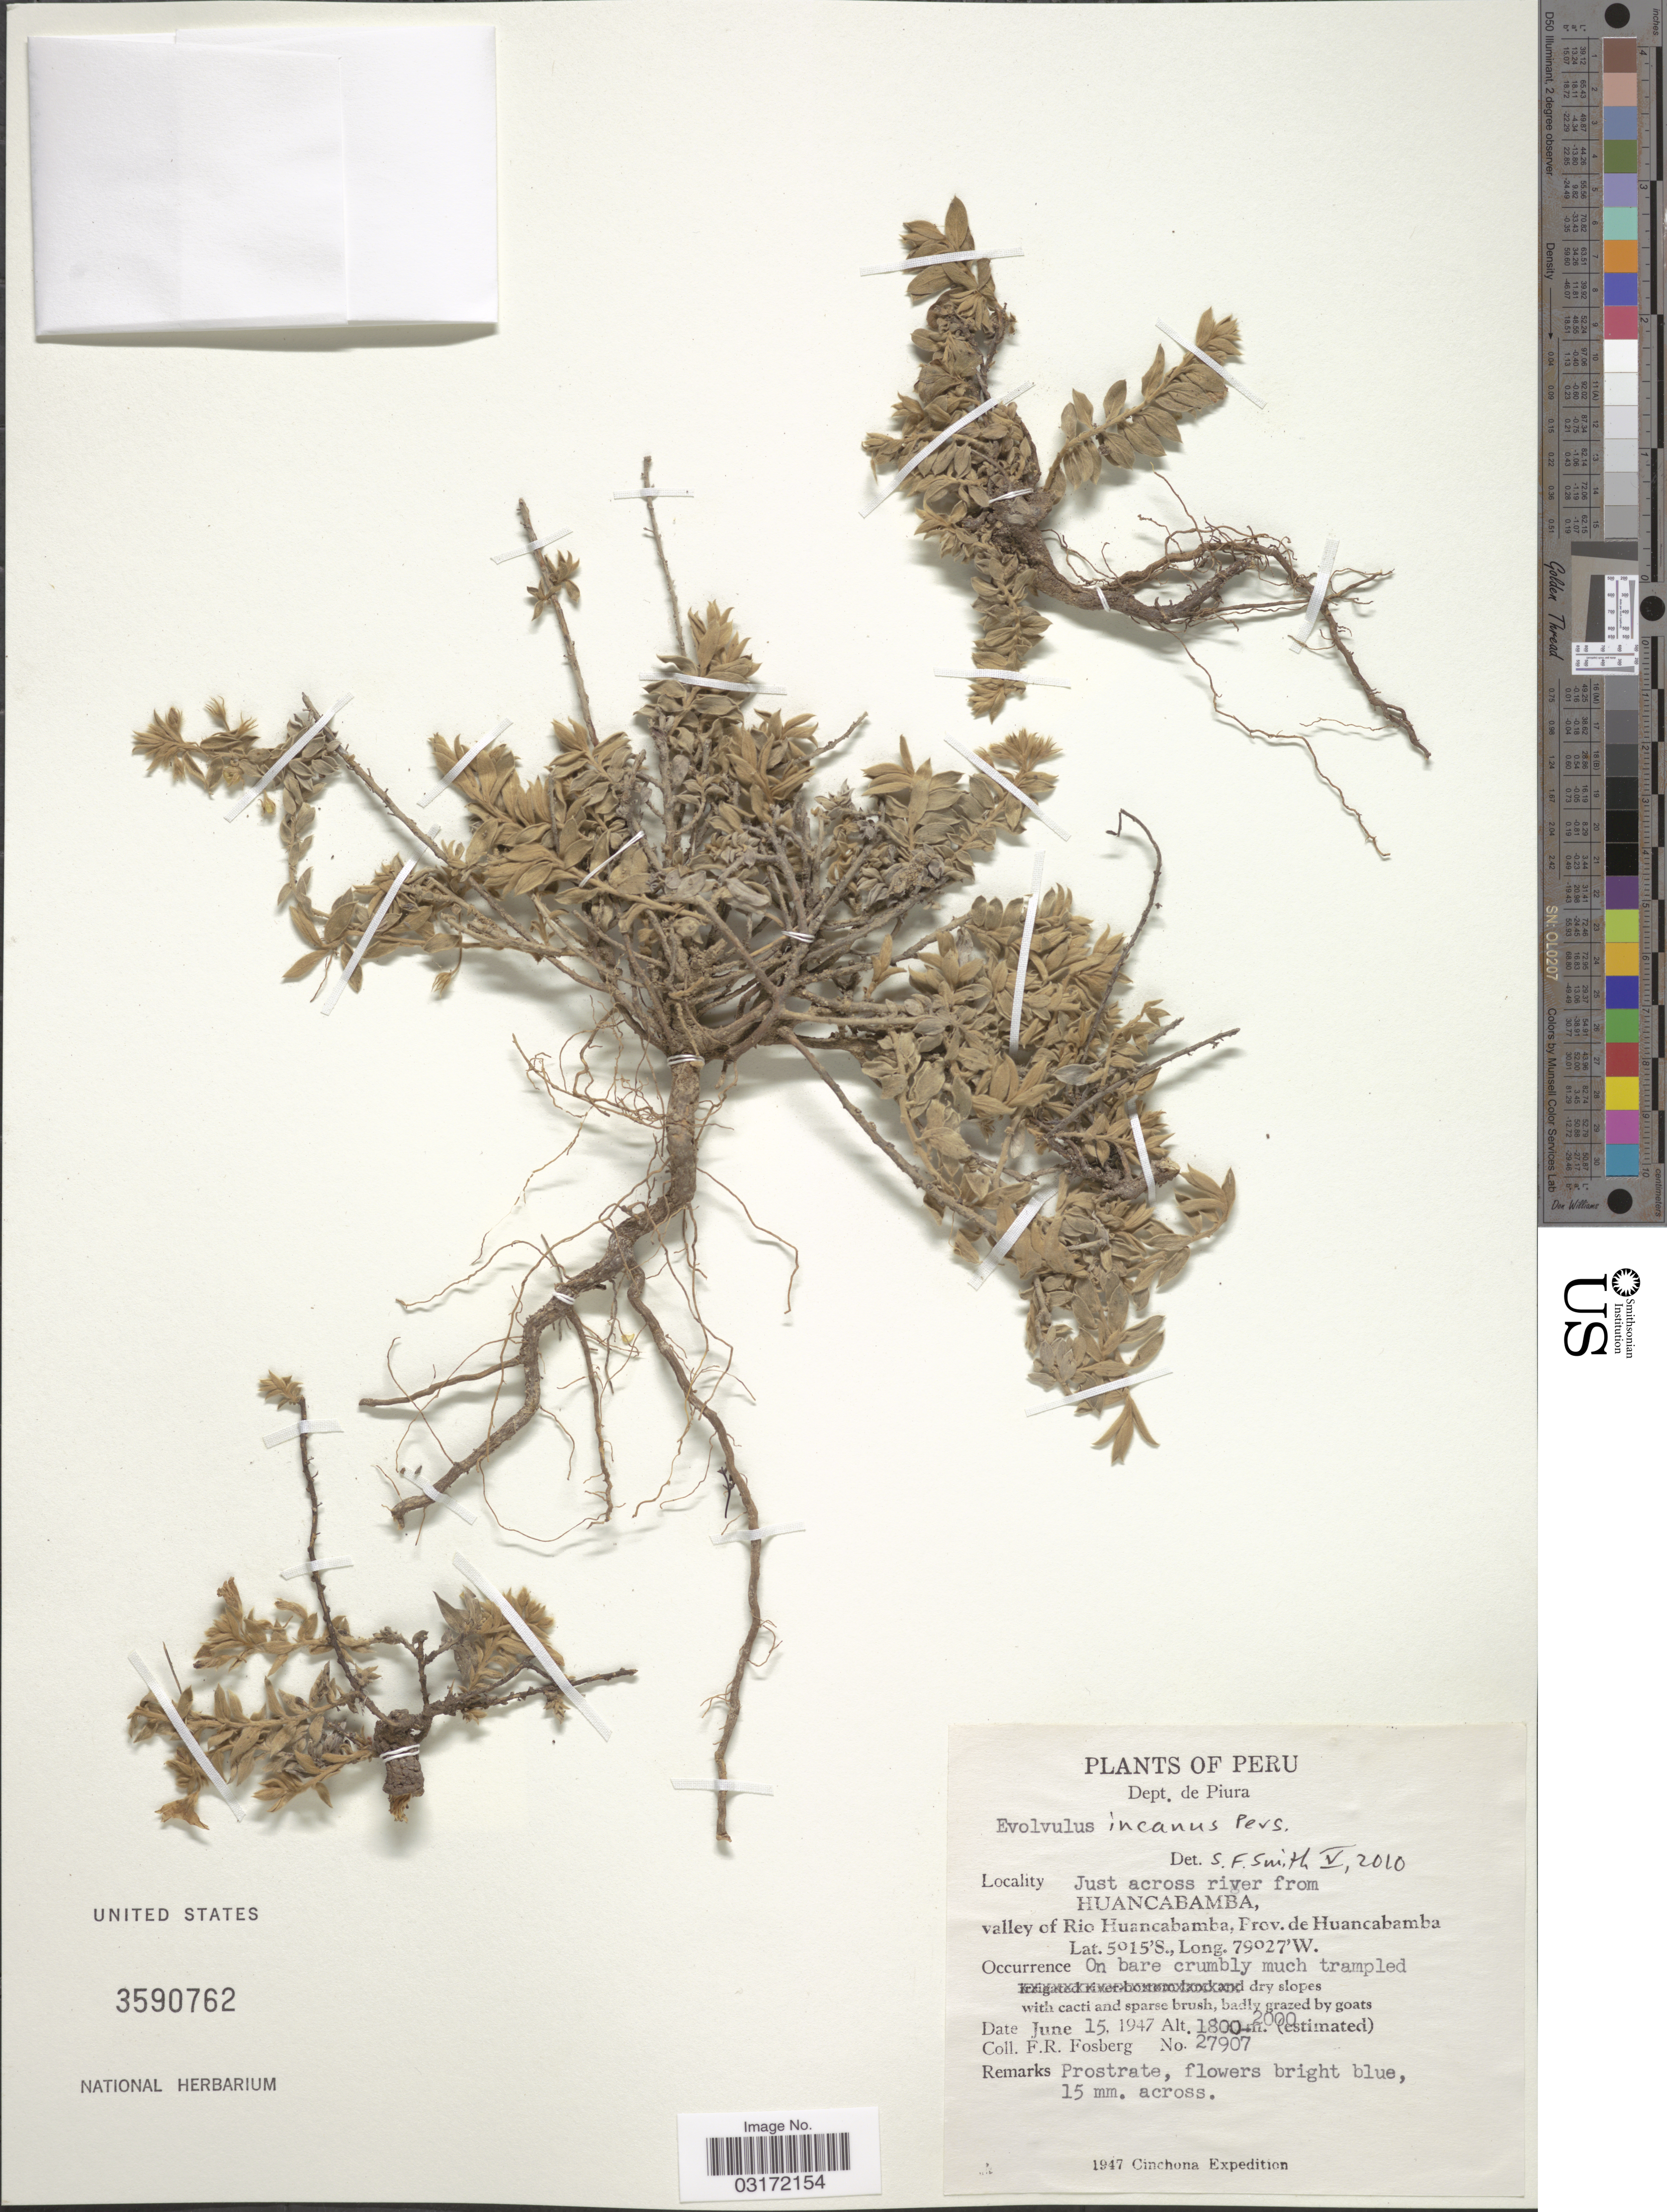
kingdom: Plantae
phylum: Tracheophyta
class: Magnoliopsida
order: Solanales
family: Convolvulaceae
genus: Evolvulus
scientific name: Evolvulus incanus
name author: Pers.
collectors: F. R. Fosberg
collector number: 27907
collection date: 1947-06-15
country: Peru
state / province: Piura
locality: Dept. de Piura. Just across river from Huancabamba, valley of Rio Huancabamba, Prov. de Huancabamba.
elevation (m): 1800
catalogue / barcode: US 3590762